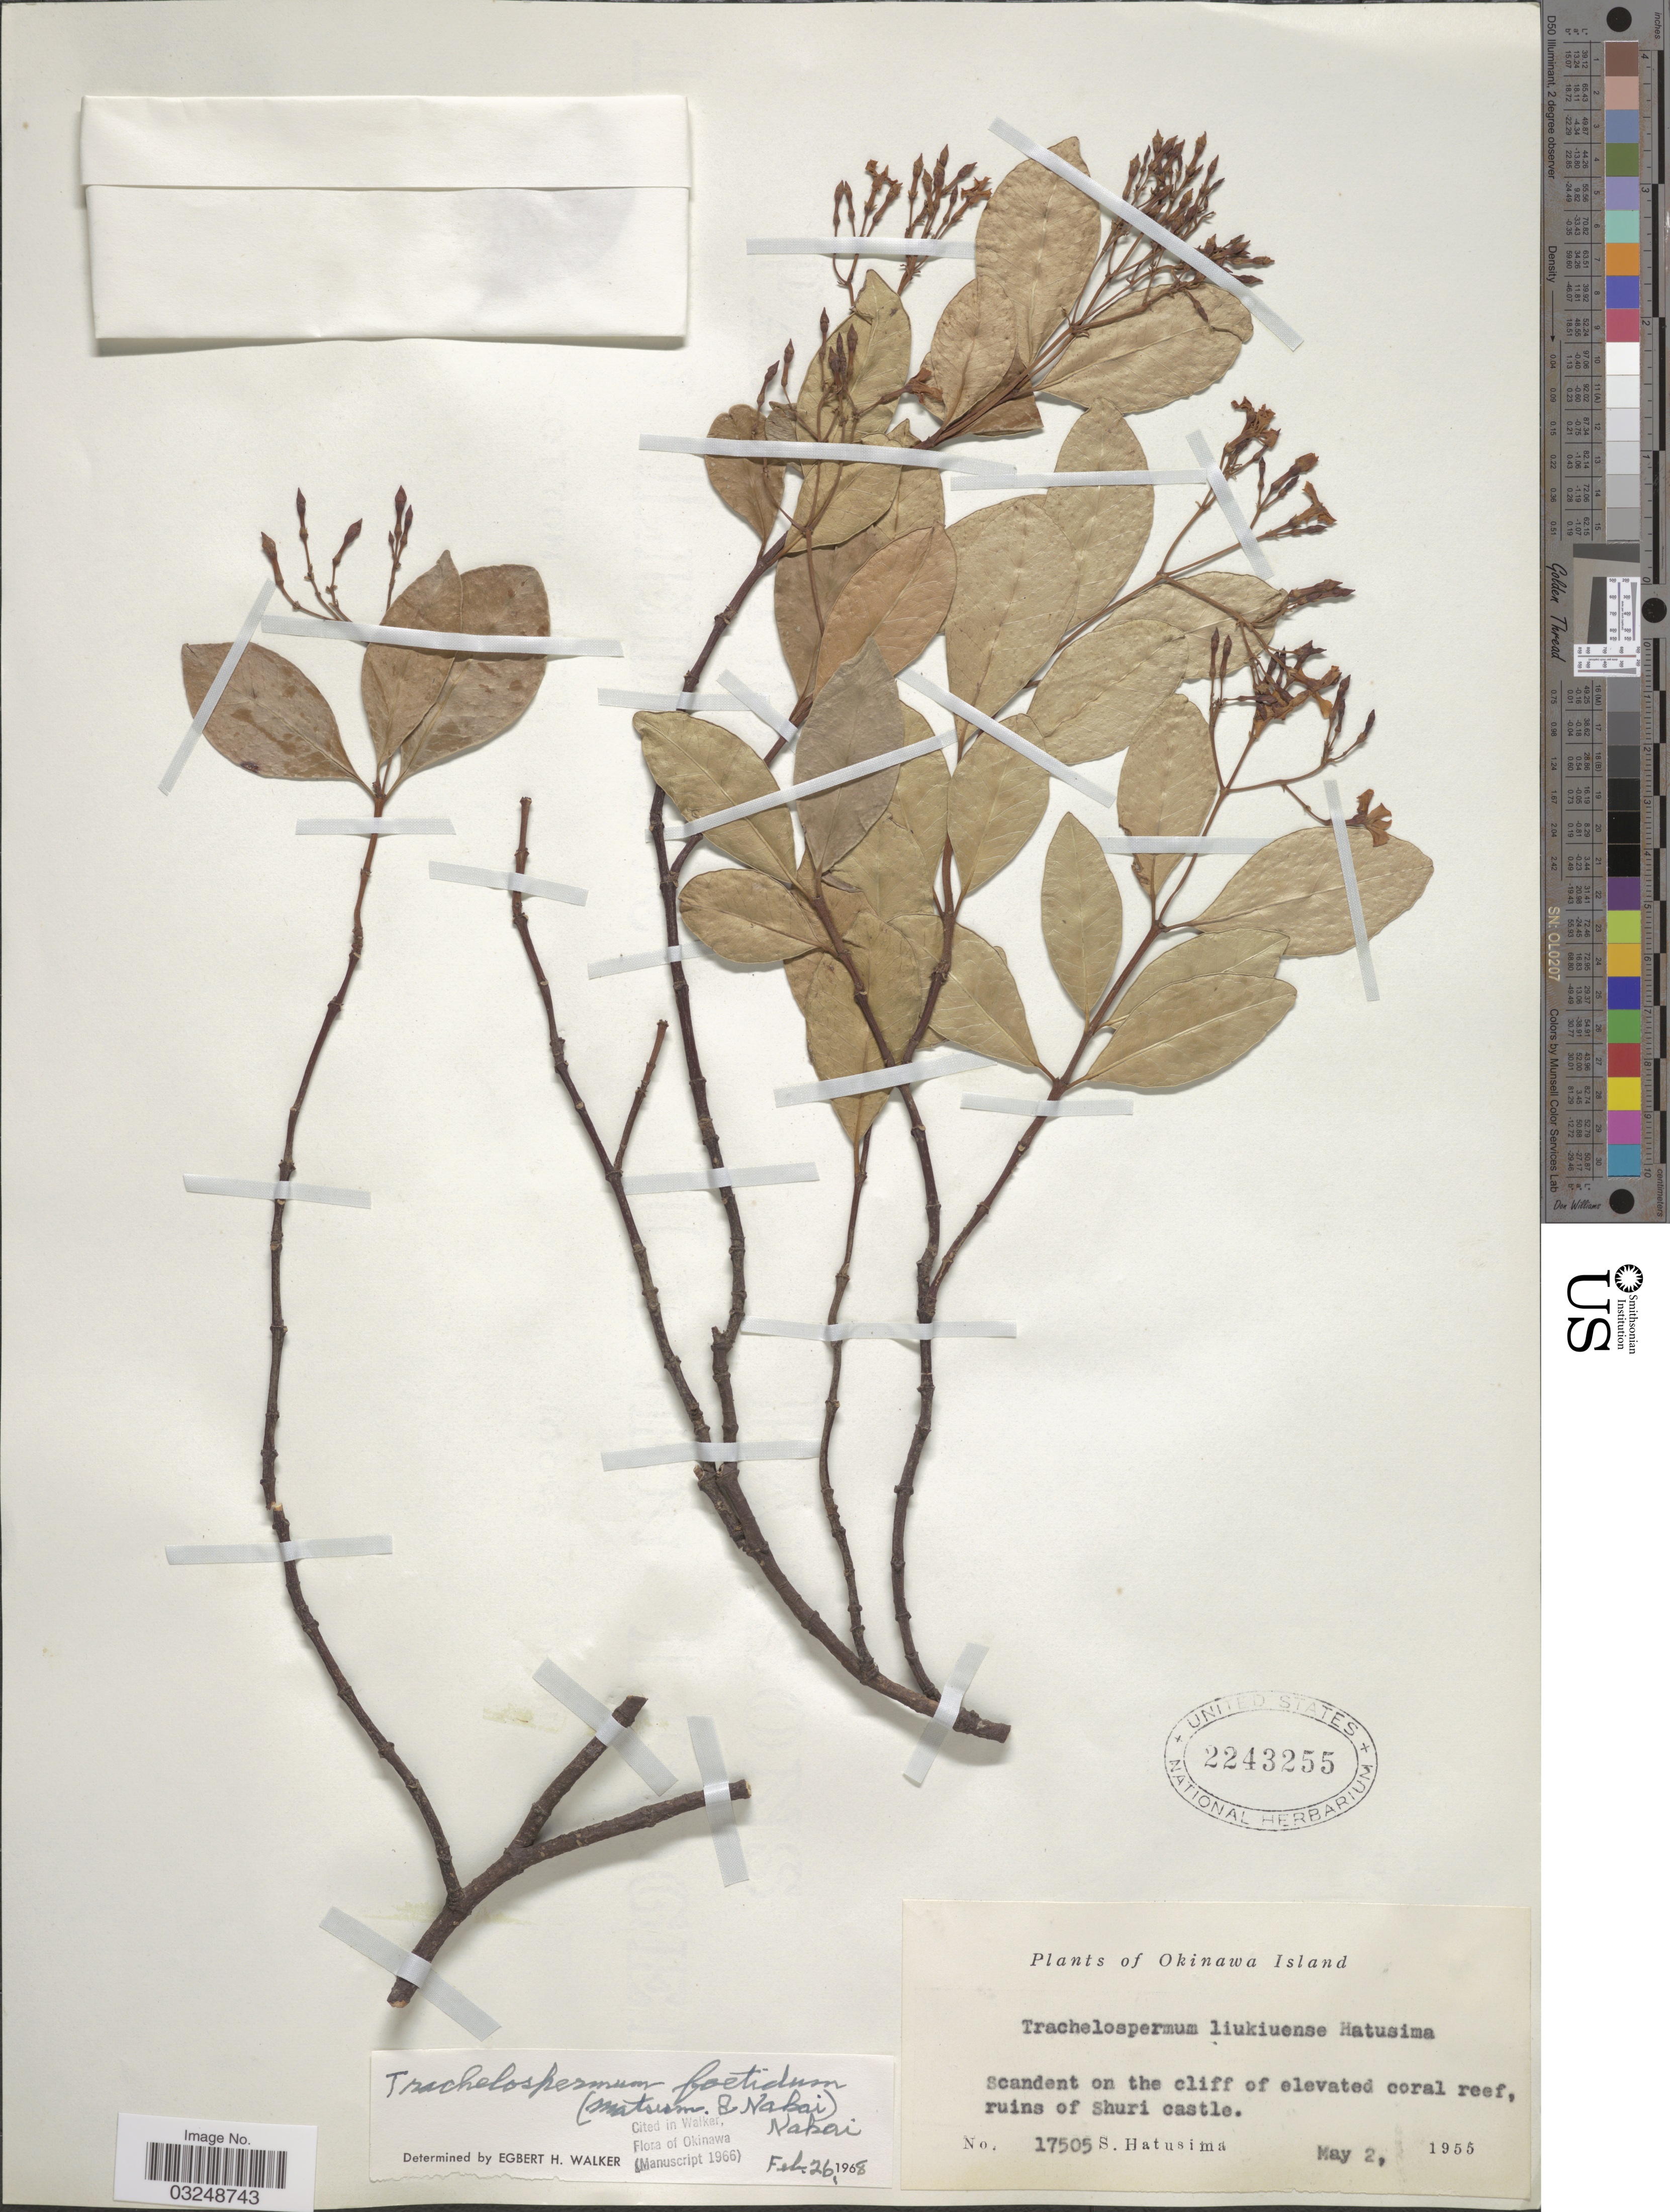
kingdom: Plantae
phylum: Tracheophyta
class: Magnoliopsida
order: Gentianales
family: Apocynaceae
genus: Trachelospermum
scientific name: Trachelospermum foetidum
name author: (Matsum. & Nakai) Nakai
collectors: S. Hatusima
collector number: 17505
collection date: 1955-05-02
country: Japan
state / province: Okinawa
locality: Okinawa Island, ruins of Shuri castle.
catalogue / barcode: US 2243255